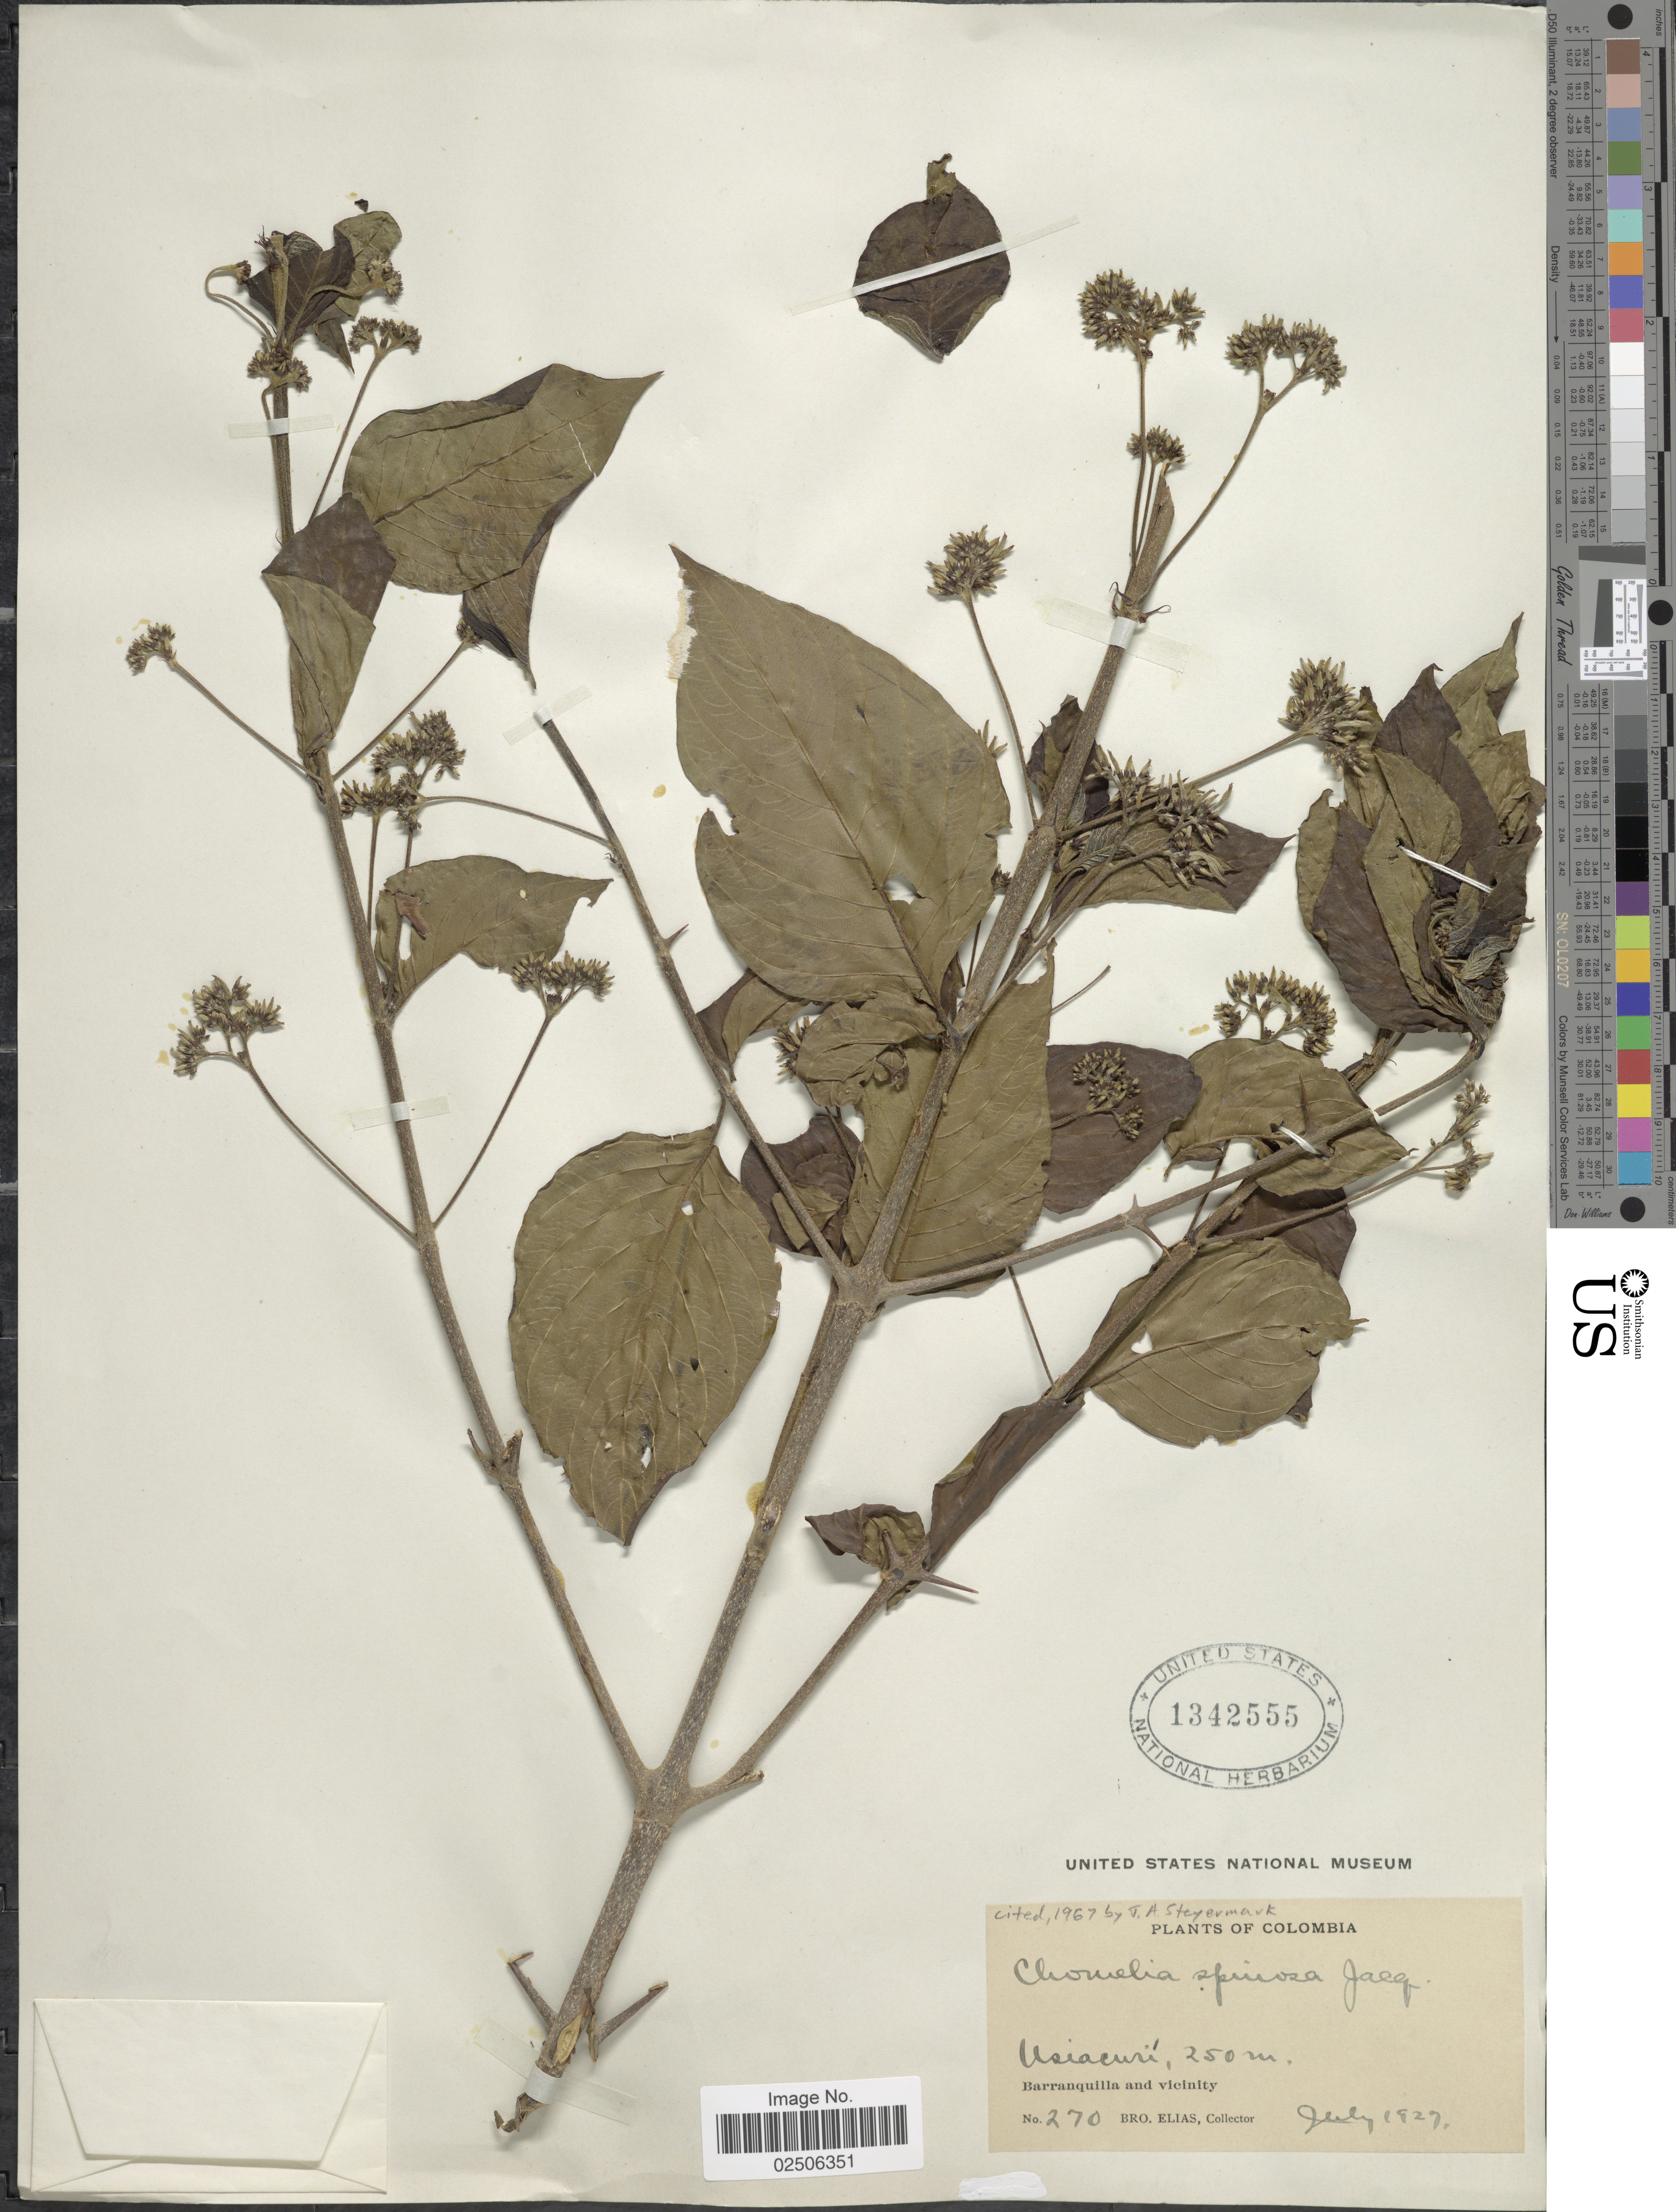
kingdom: Plantae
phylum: Tracheophyta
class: Magnoliopsida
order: Gentianales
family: Rubiaceae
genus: Chomelia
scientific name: Chomelia spinosa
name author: Jacq.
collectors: Bro. Elias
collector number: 270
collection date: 1927-07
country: Colombia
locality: Usiacuri, Barranquilla and vicinity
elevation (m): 250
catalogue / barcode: US 1342555